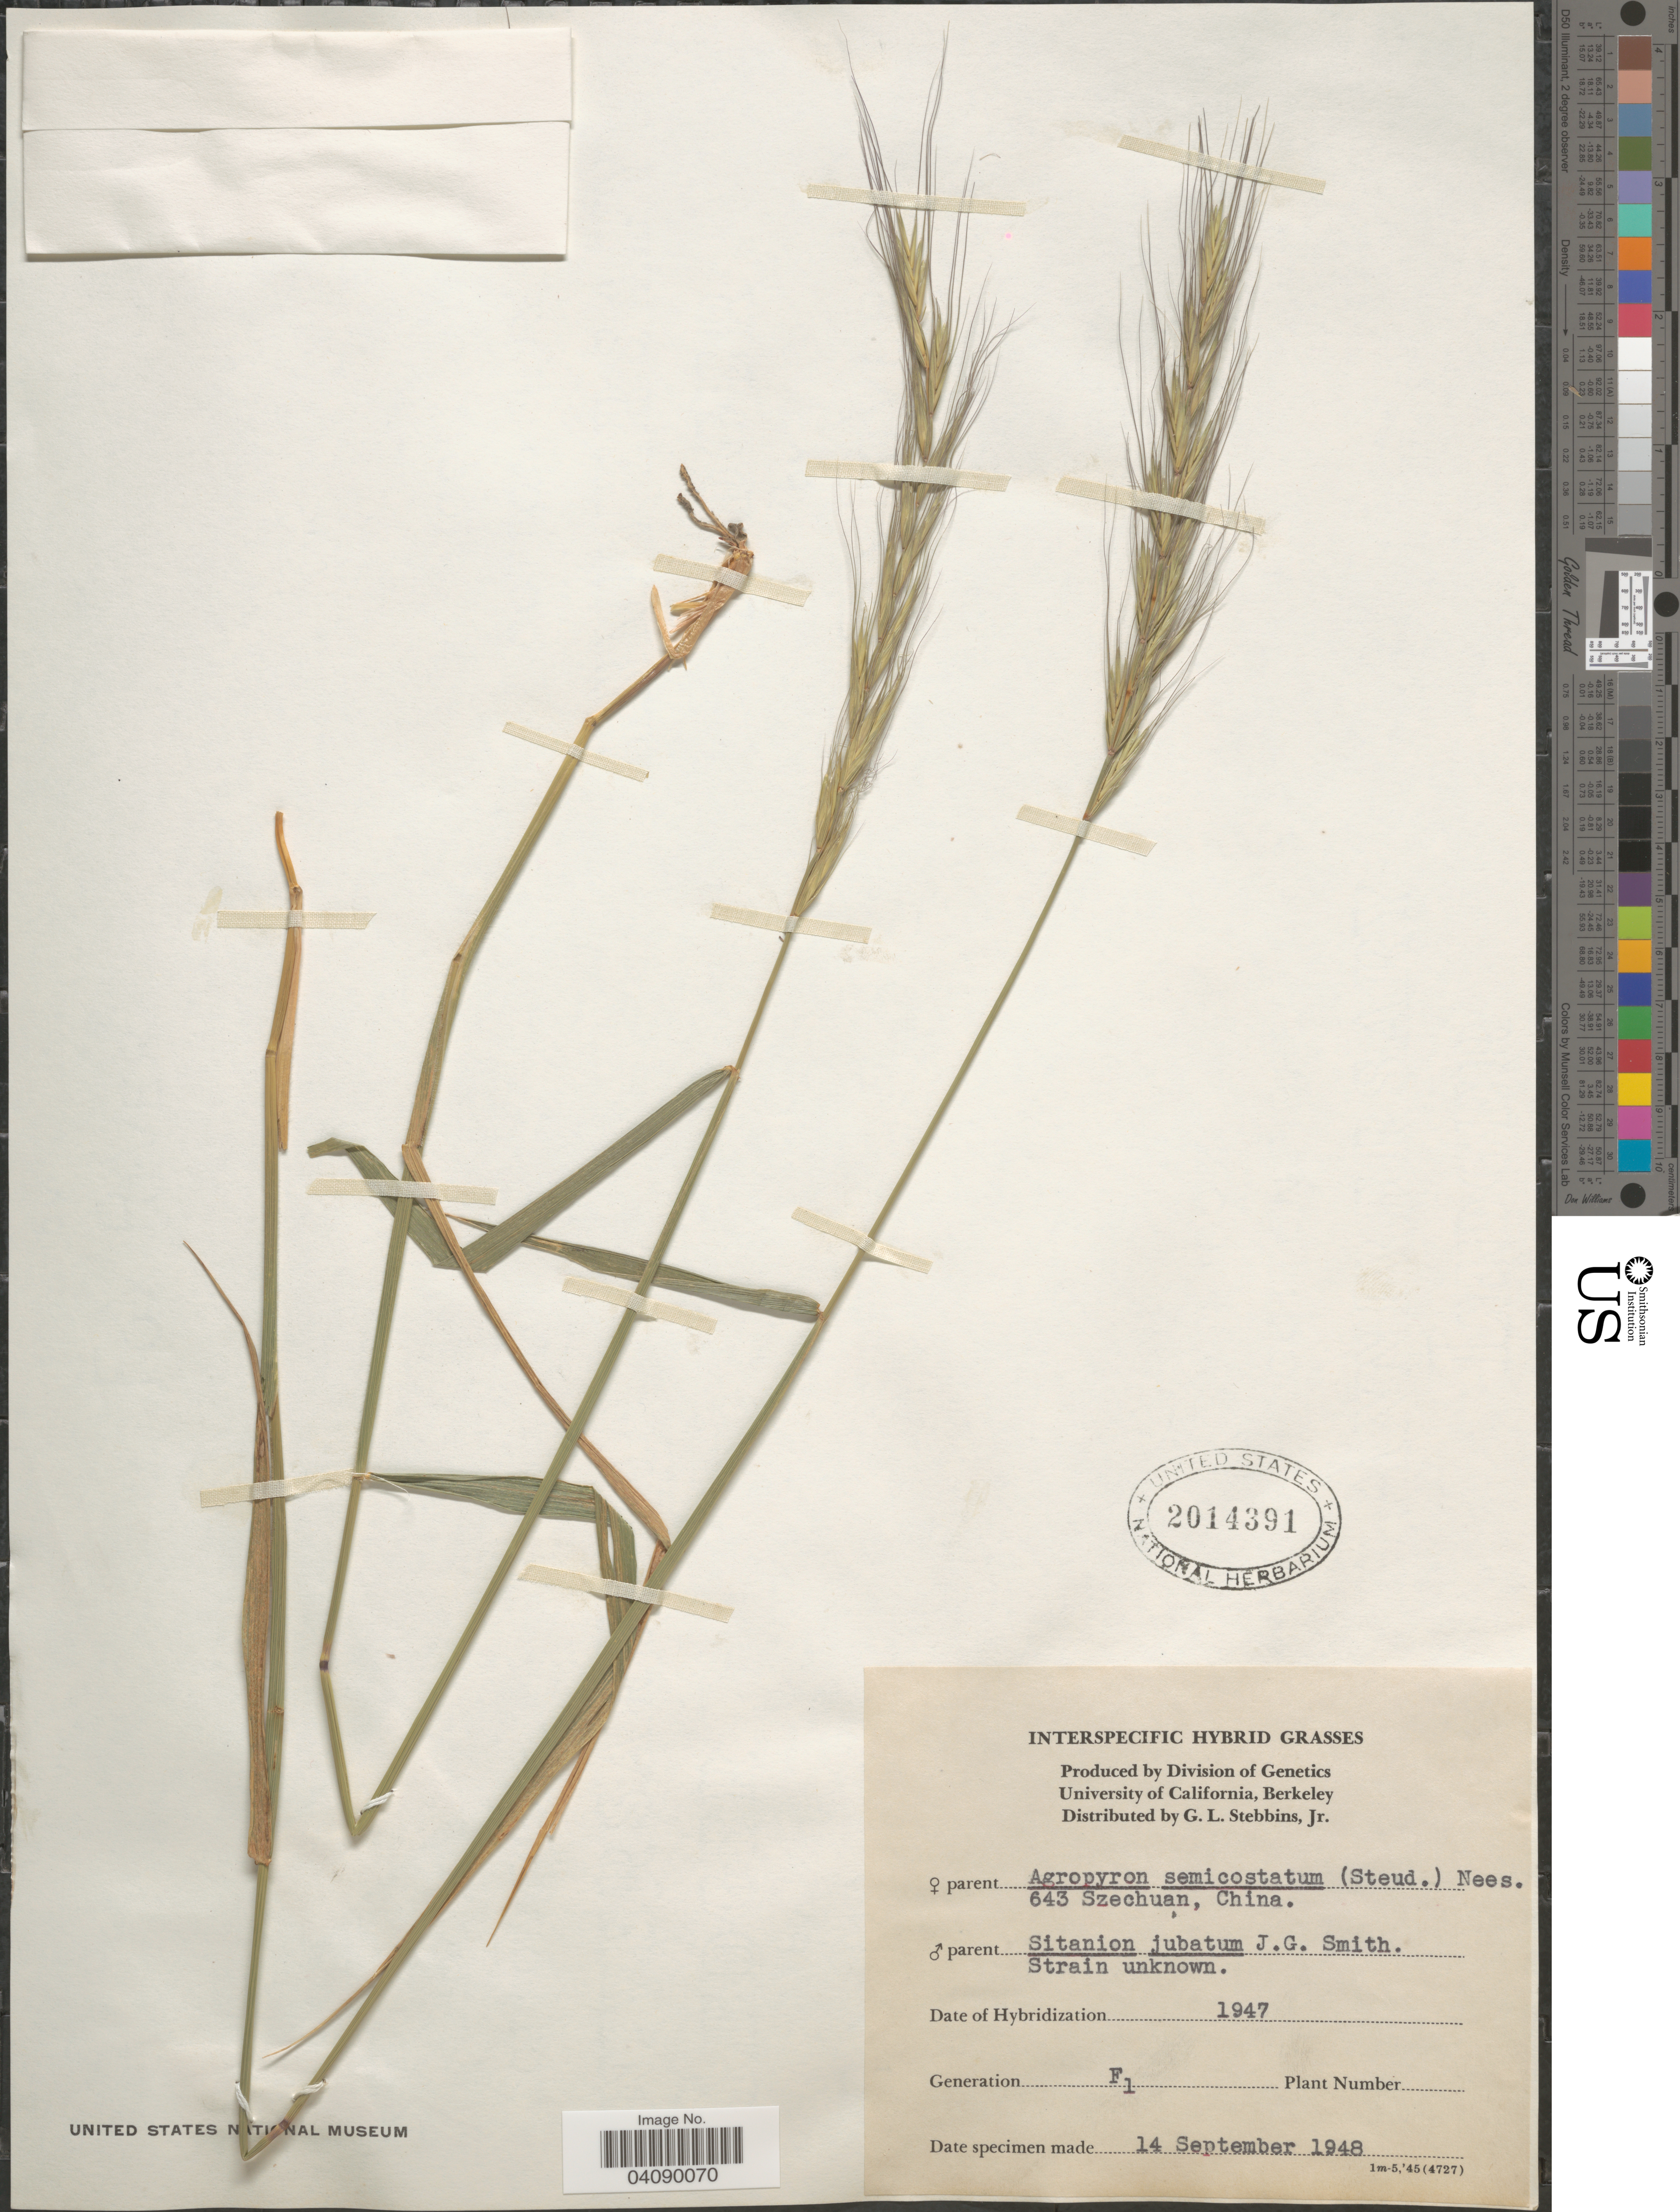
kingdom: Plantae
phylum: Tracheophyta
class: Liliopsida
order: Poales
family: Poaceae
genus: Agroelymus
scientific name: x Agroelymus sp.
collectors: G. L. Stebbins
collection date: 1948-09-14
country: United States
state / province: California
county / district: Alameda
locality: University of California, Berkeley.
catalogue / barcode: US 2014391